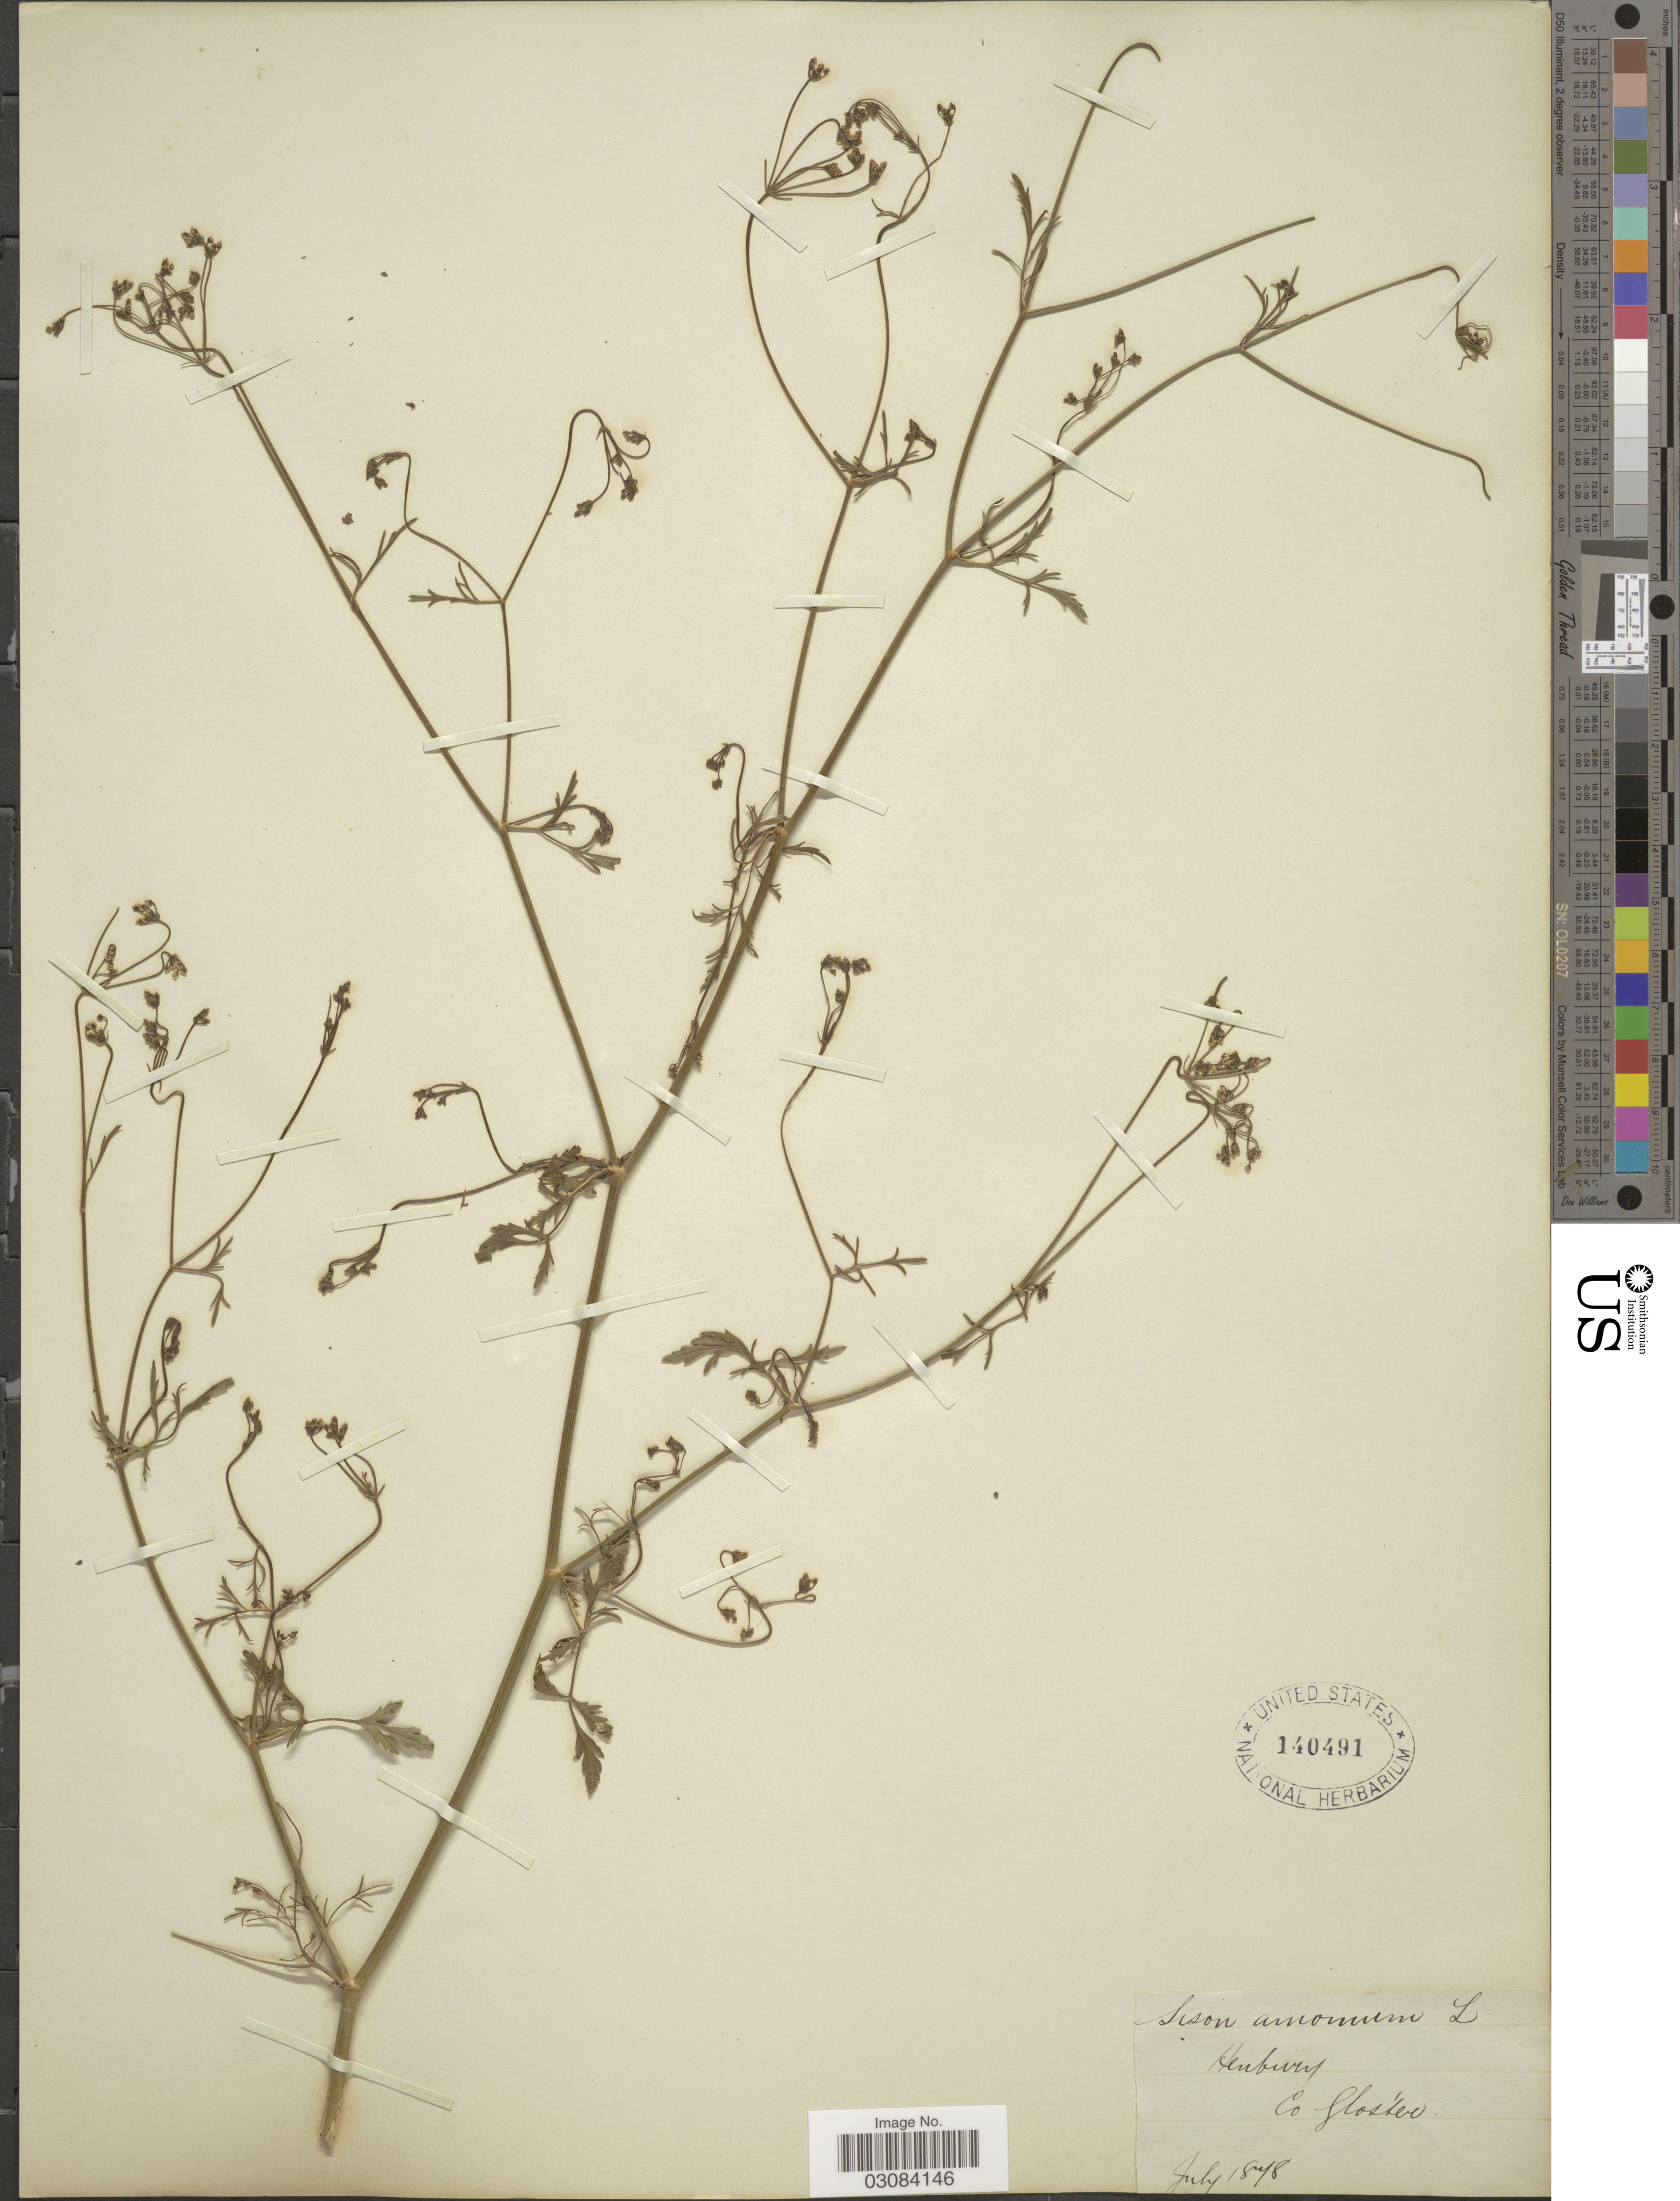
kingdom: Plantae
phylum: Tracheophyta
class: Magnoliopsida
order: Apiales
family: Apiaceae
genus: Sison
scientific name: Sison amomum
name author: L.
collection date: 1878-07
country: United Kingdom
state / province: England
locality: Henbury, Co Gloster.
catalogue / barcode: US 140491